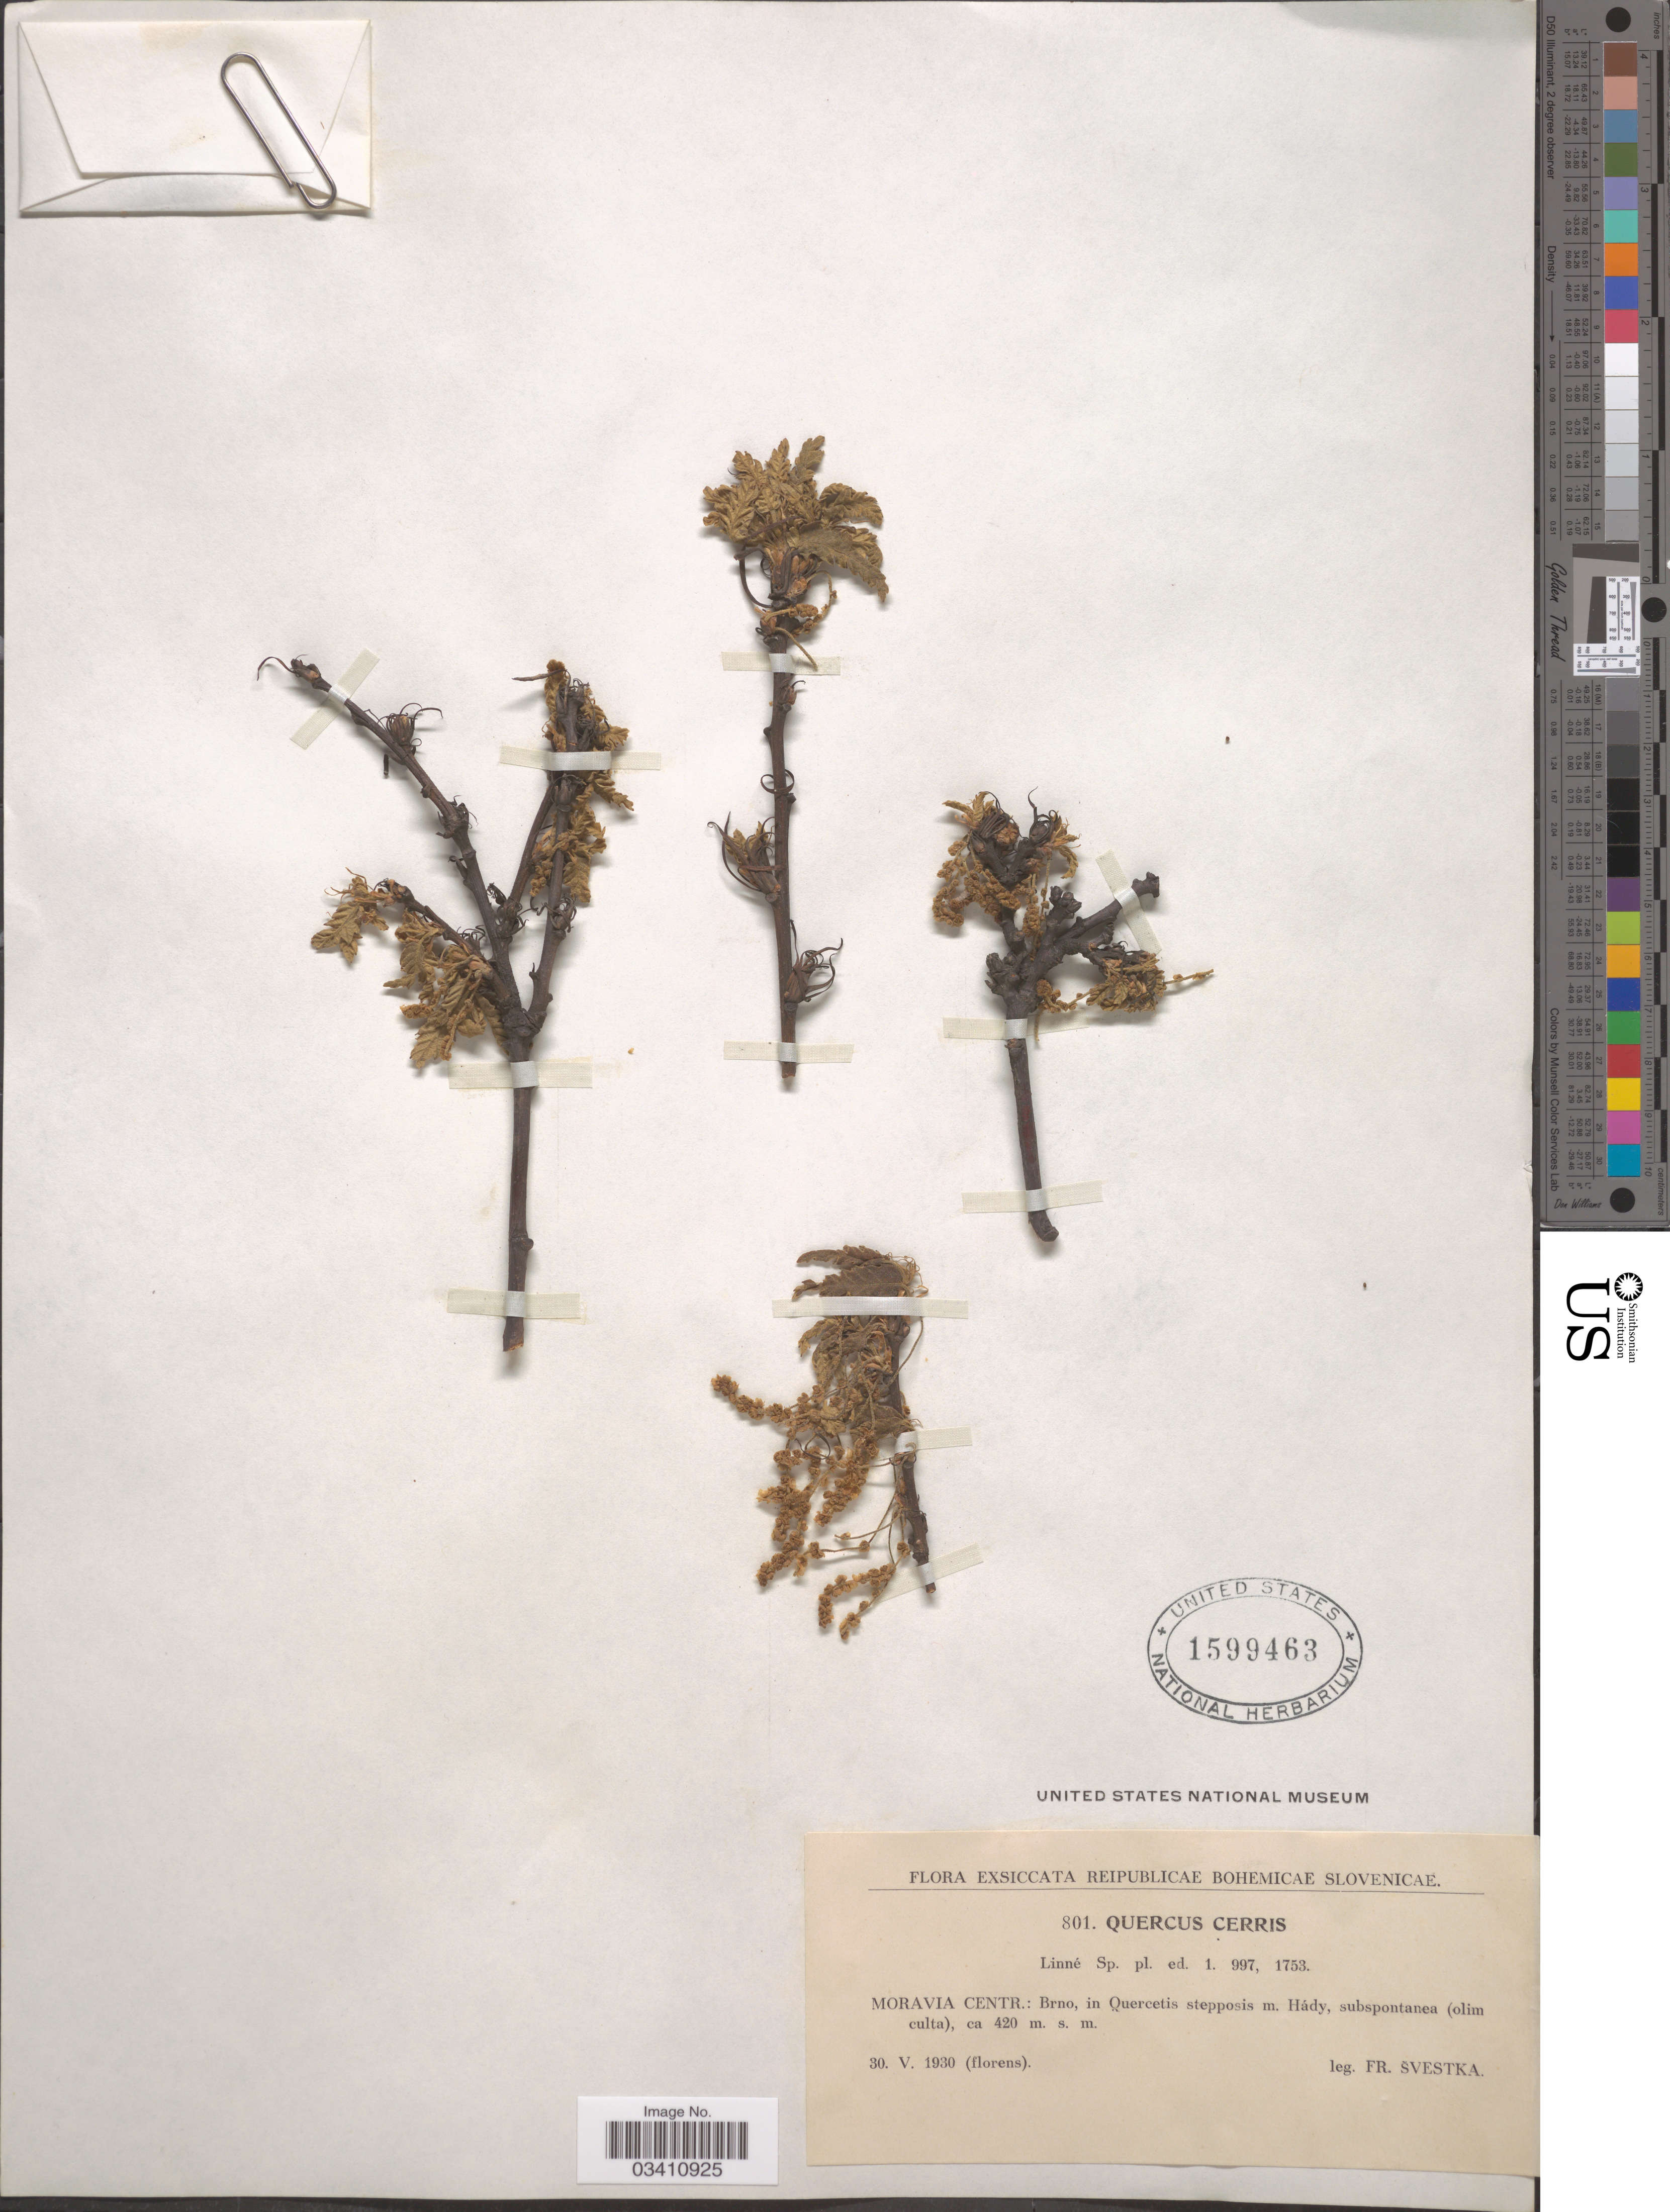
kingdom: Plantae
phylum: Tracheophyta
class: Magnoliopsida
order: Fagales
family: Fagaceae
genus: Quercus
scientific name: Quercus cerris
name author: L.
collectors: F. Svestka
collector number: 801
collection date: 1930-05-30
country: Czechia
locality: Reipublicae Bohemicae Slovenicae. Moravia Centr.: Brno, in Quercetis stepposis m. Hády, subspontanea (olim culta).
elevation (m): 420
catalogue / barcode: US 1599463